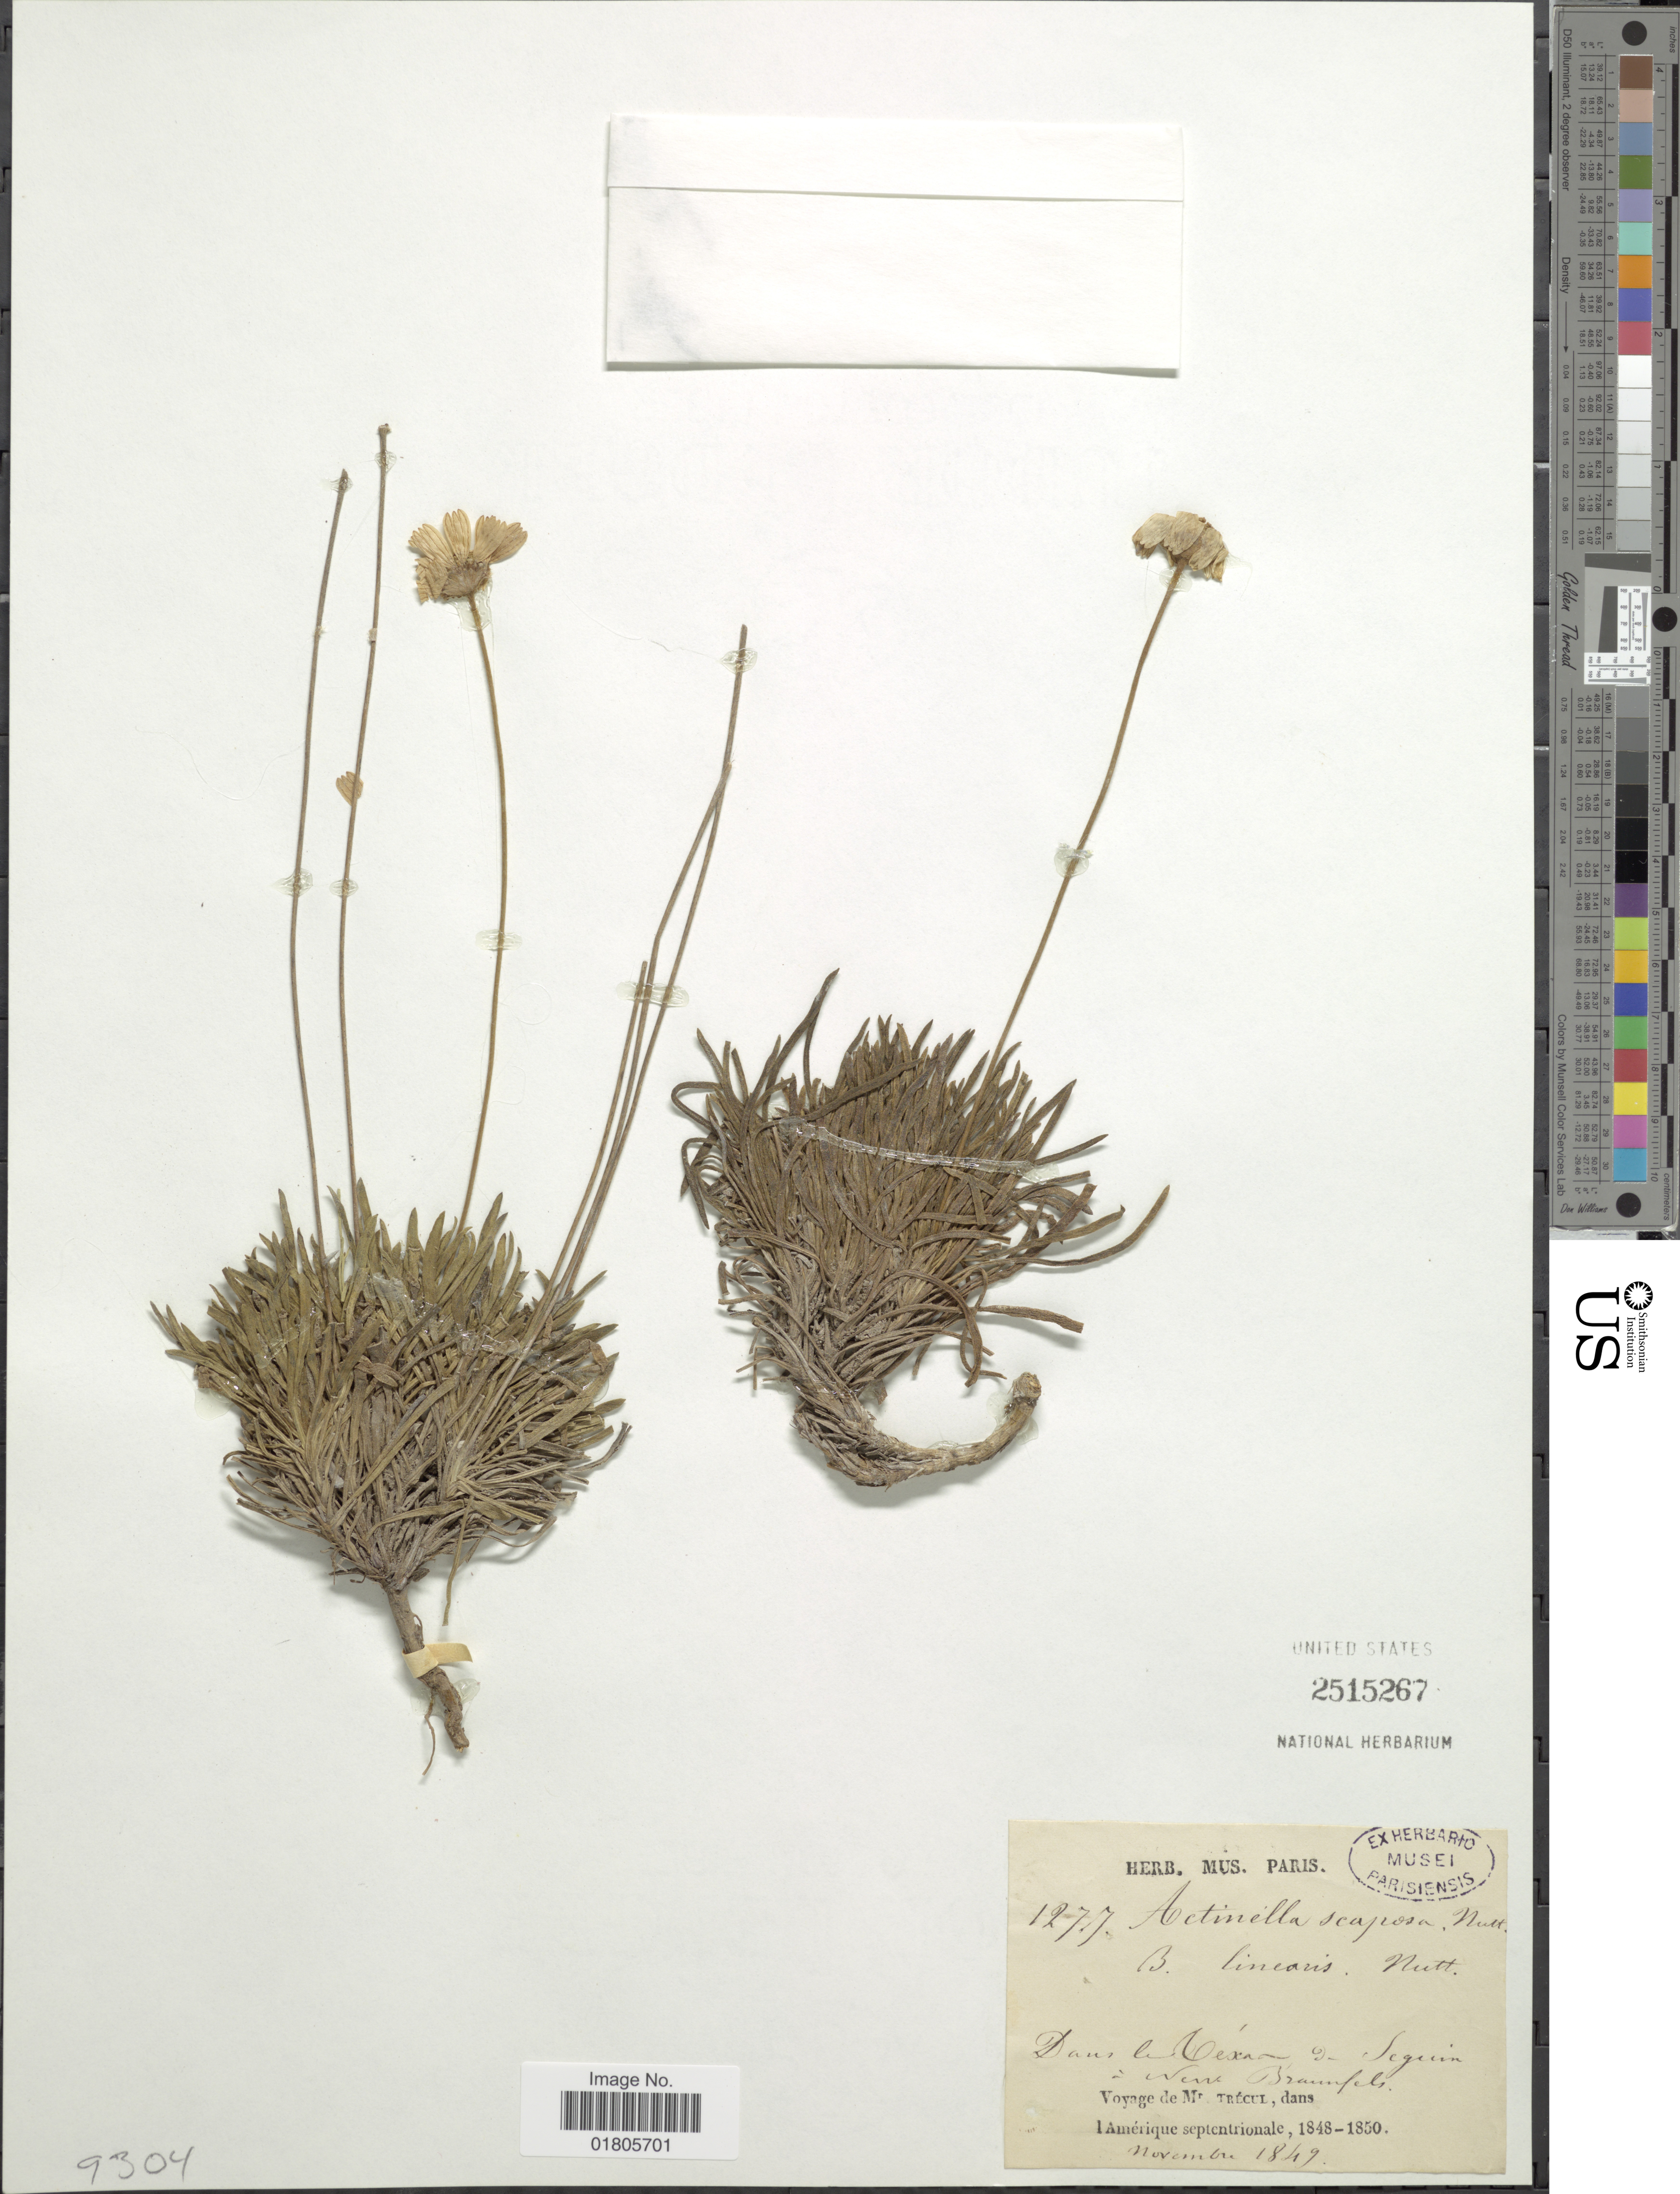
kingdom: Plantae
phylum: Tracheophyta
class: Magnoliopsida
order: Asterales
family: Asteraceae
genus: Actinea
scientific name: Actinea linearis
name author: (Greene) A. Nelson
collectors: A. Trécul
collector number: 1277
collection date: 1849-11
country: United States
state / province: Texas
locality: A New Braunfels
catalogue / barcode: US 2515267